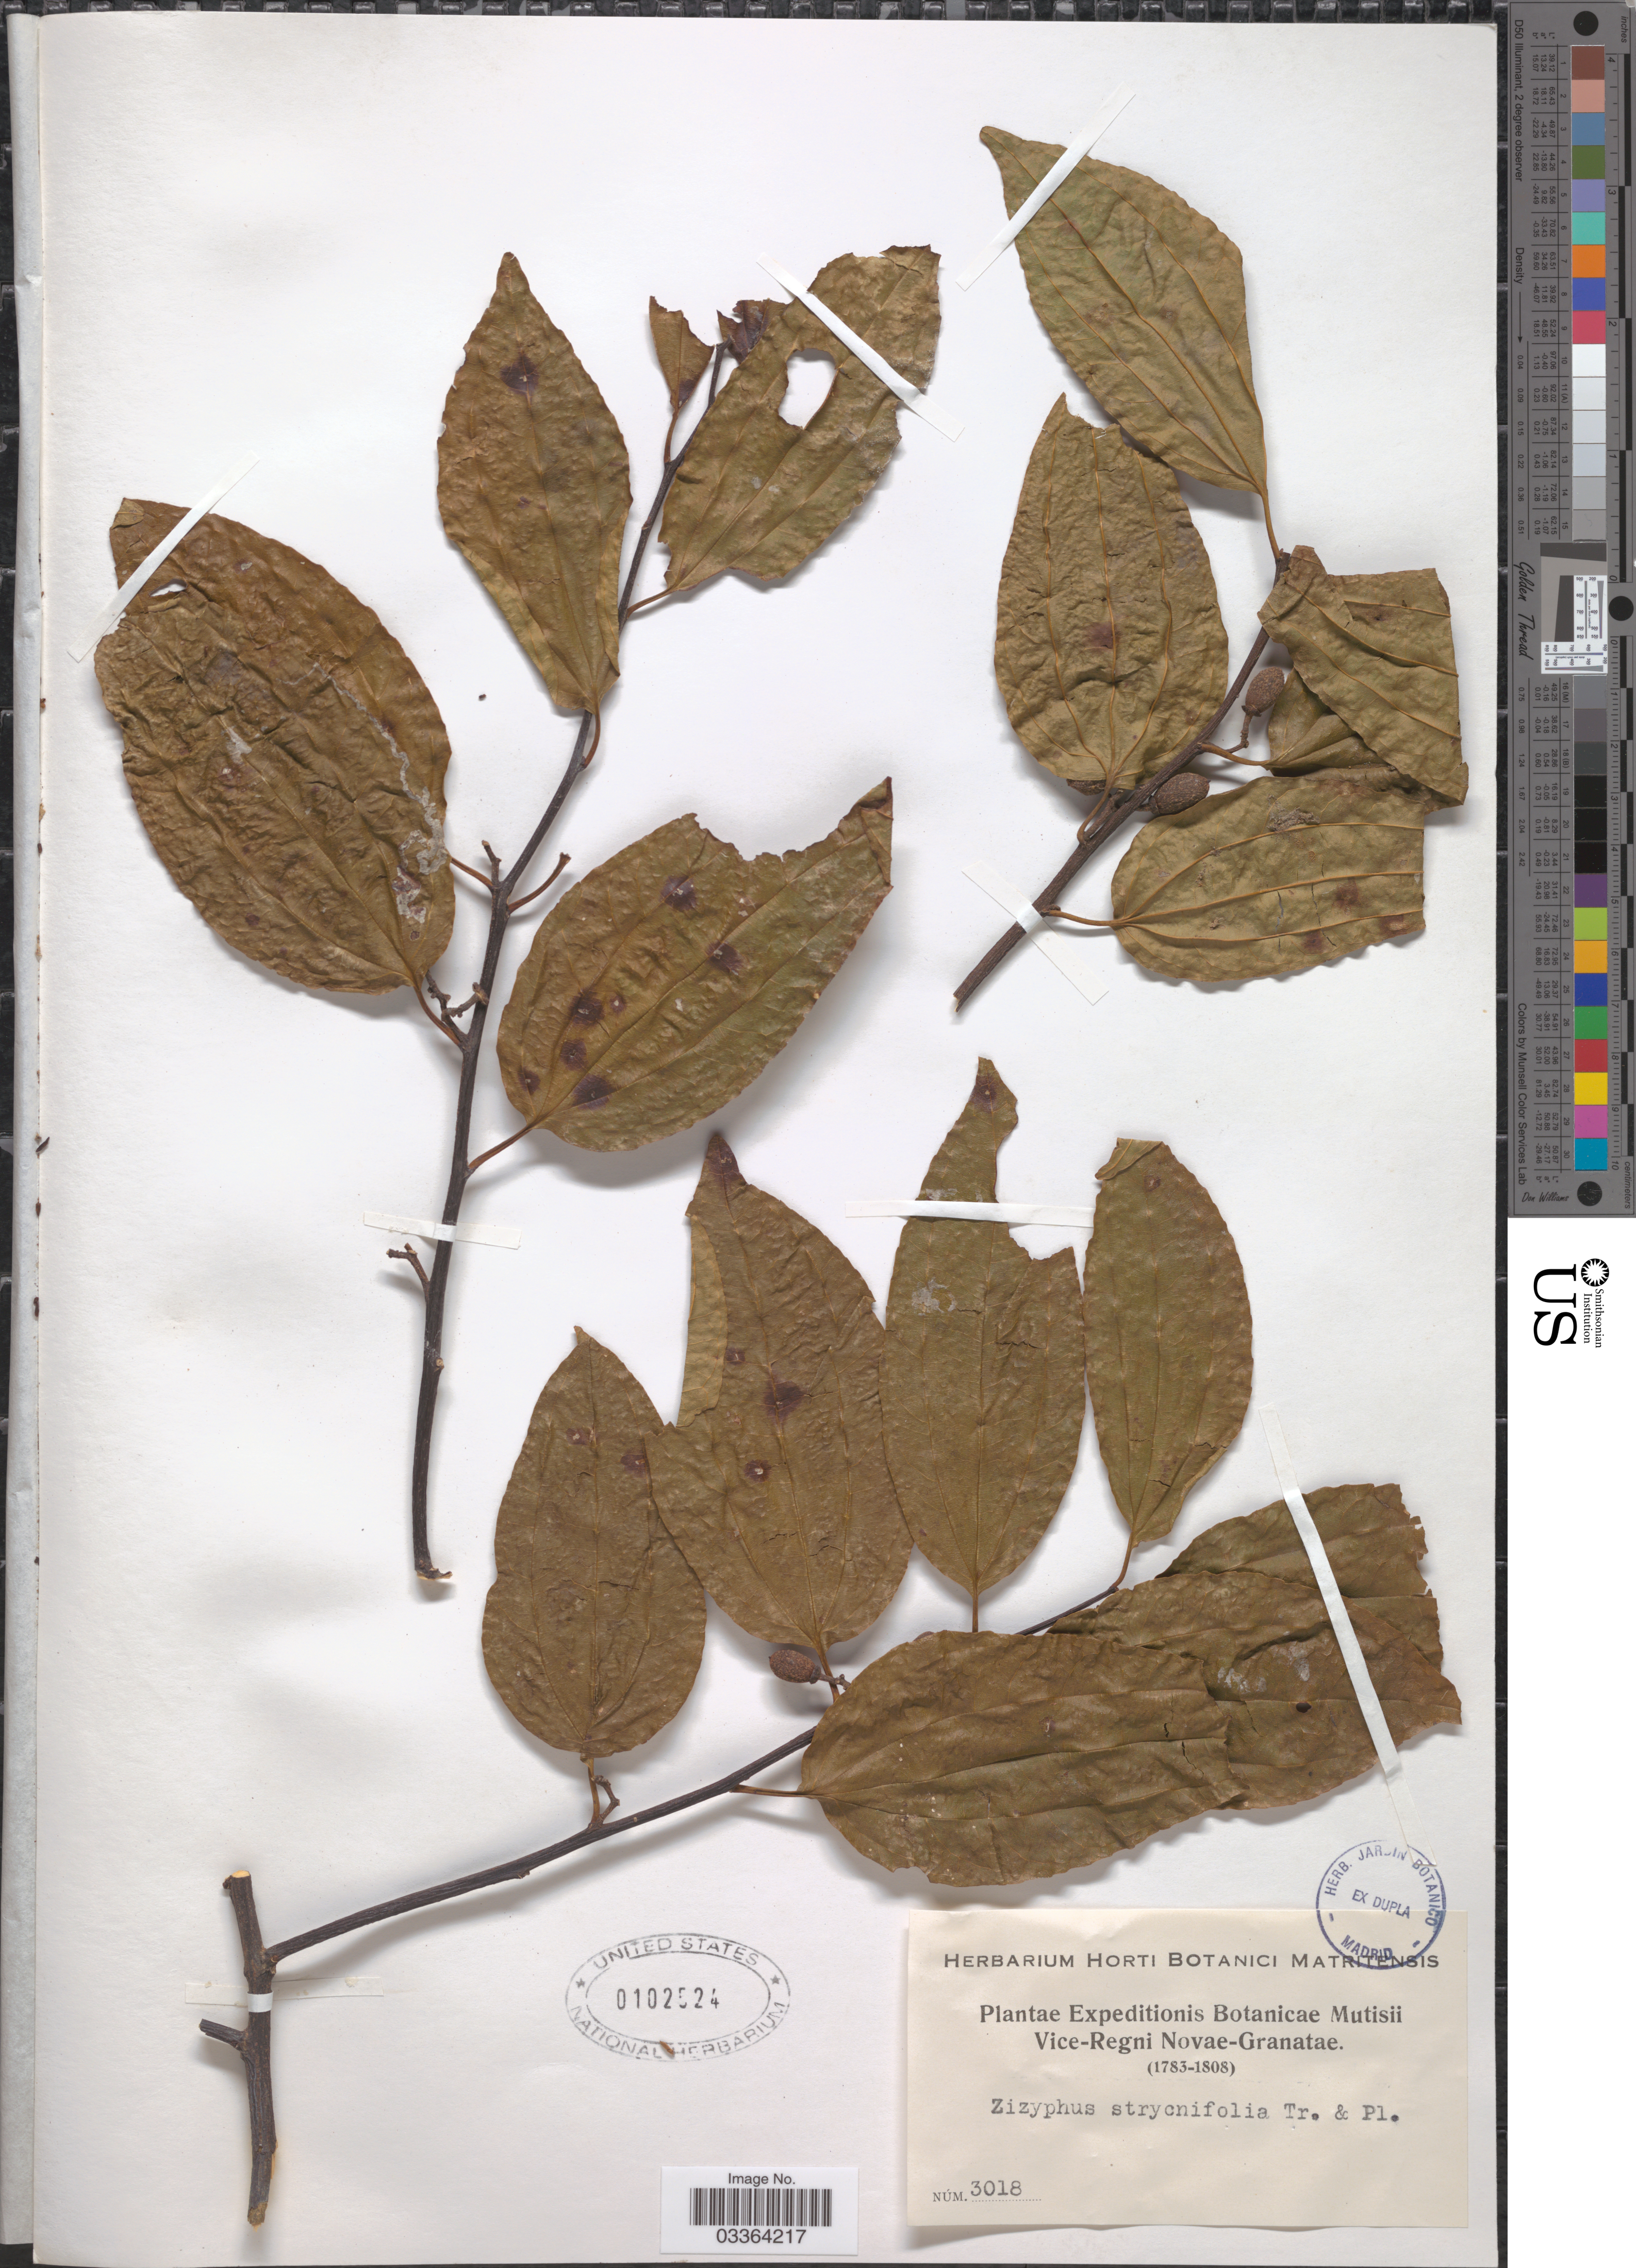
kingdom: Plantae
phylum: Tracheophyta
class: Magnoliopsida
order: Rosales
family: Rhamnaceae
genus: Sarcomphalus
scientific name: Sarcomphalus strychnifolius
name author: (Triana & Planch.) Hauenschild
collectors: Expeditions Botanicae Mutisii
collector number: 3018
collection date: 1783/1808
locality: Vice-Regni Novae-Granatae.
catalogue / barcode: US 102524